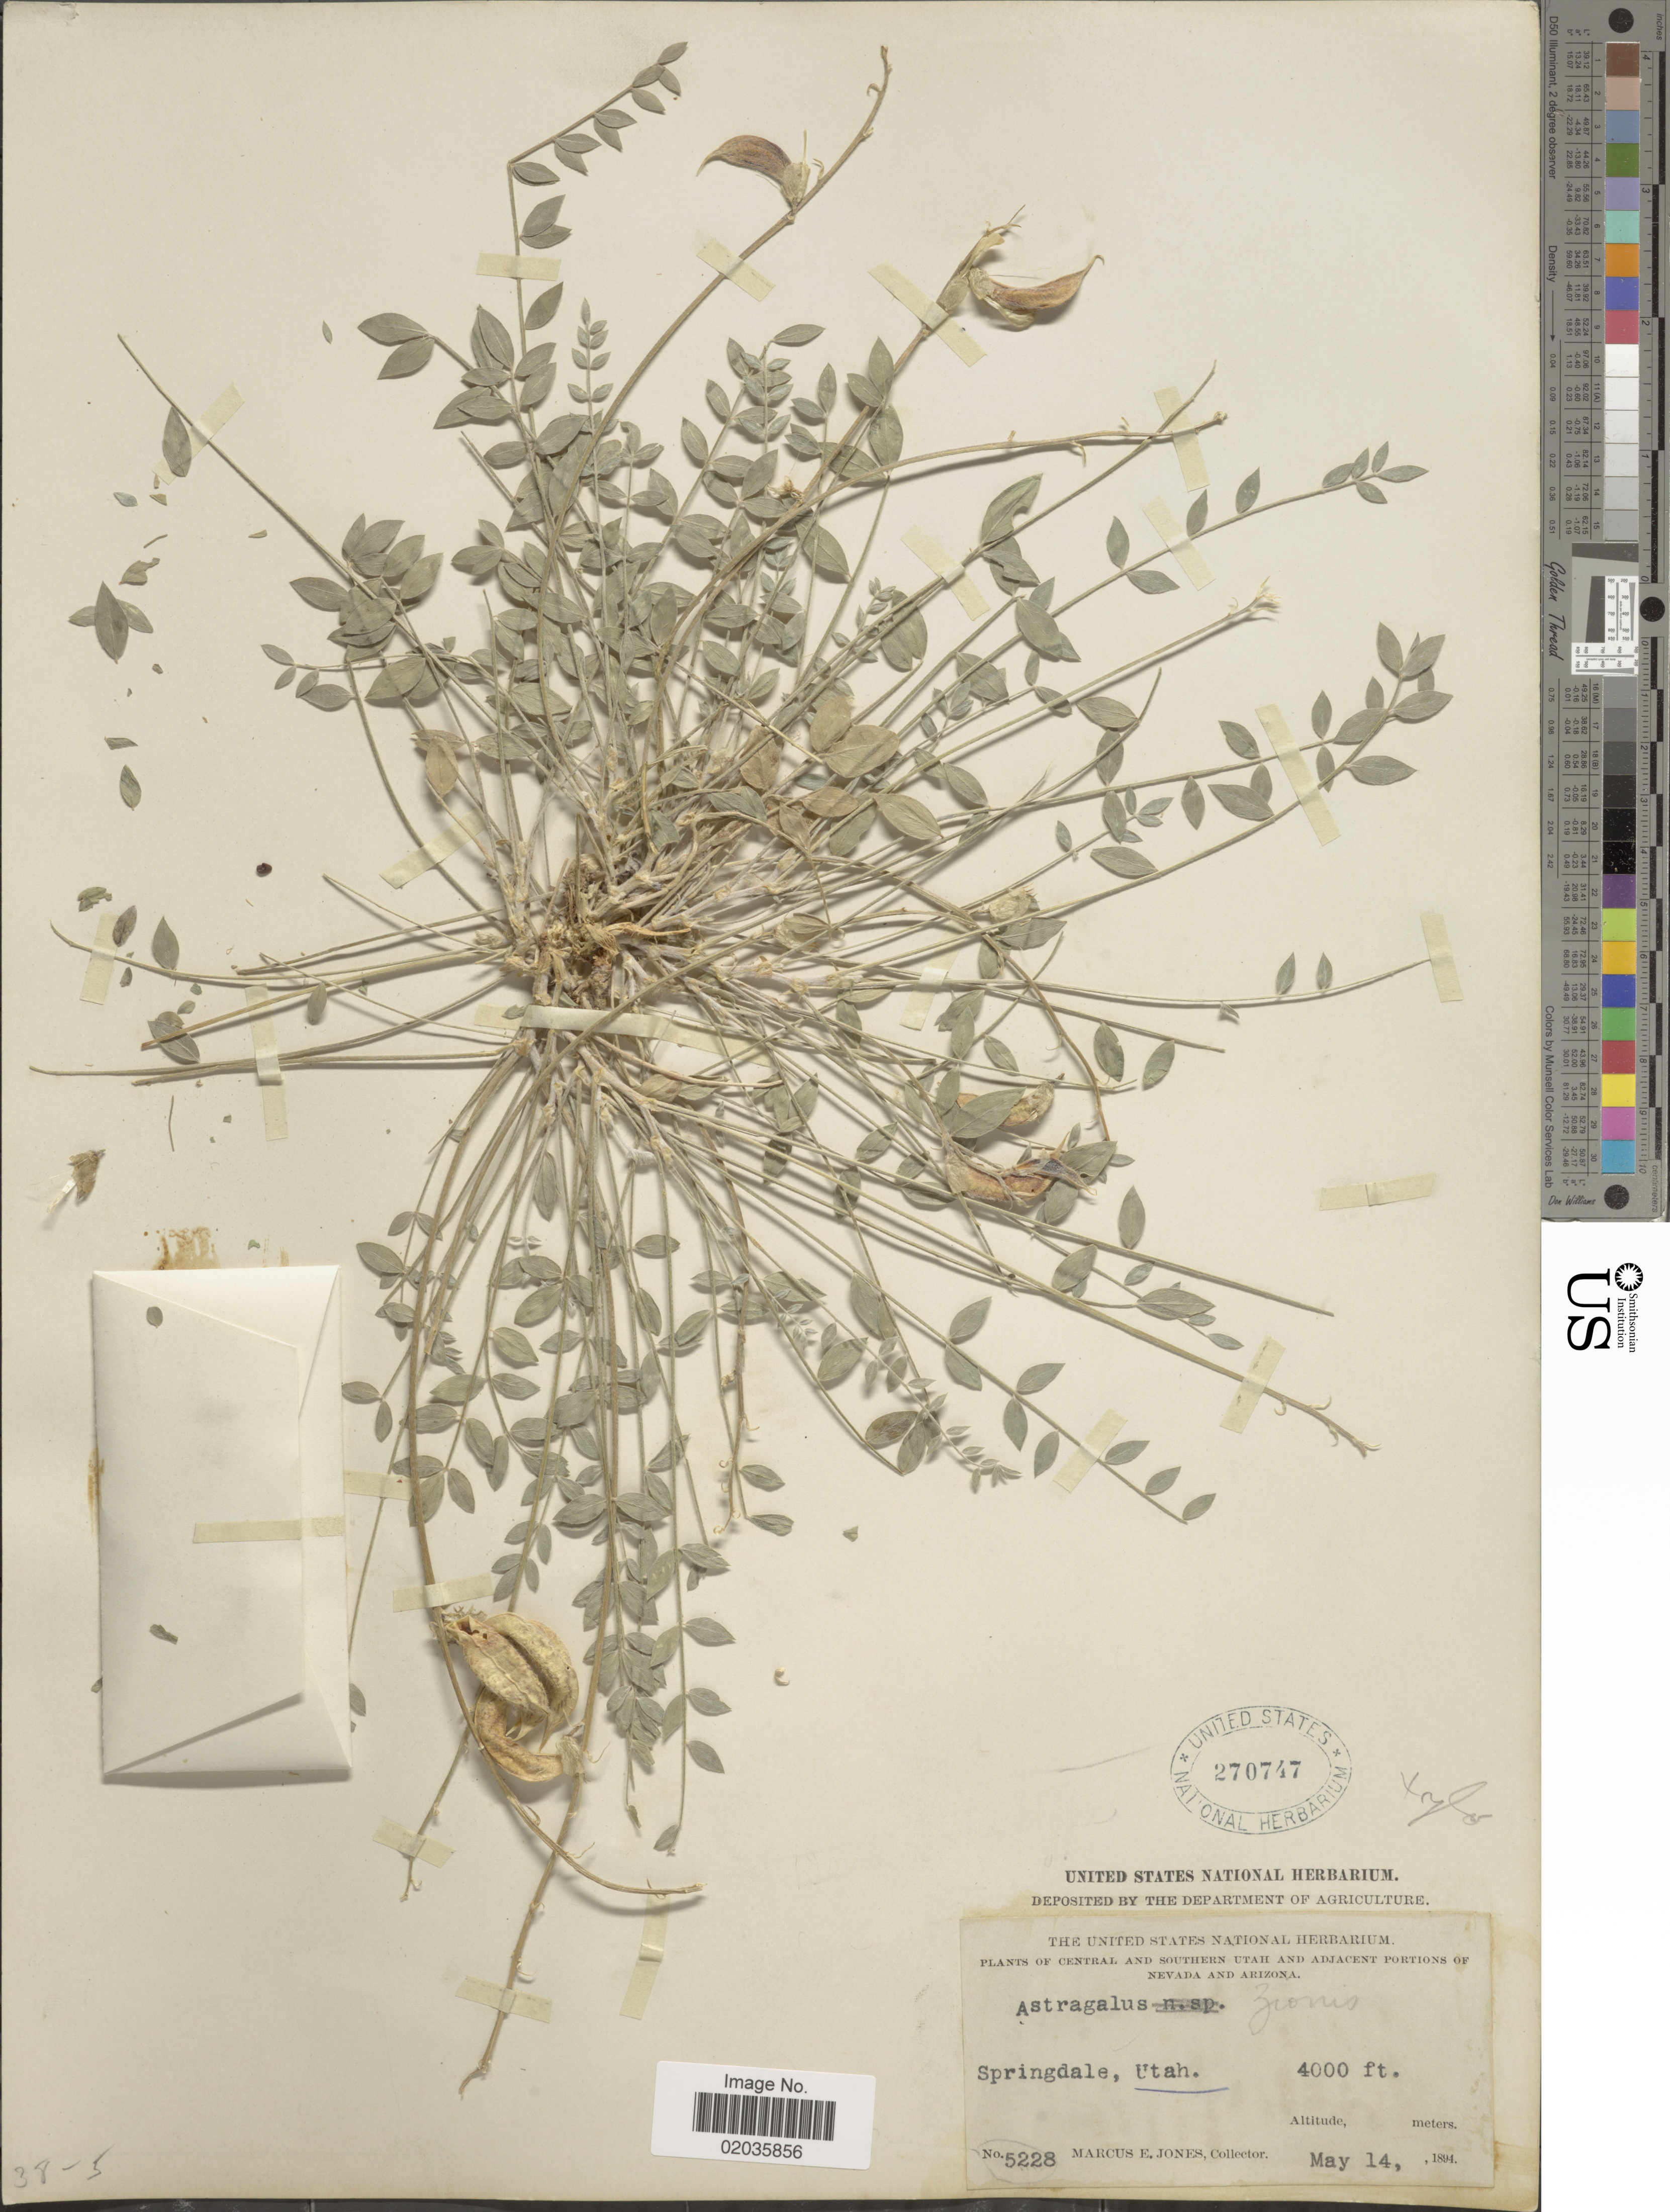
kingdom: Plantae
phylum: Tracheophyta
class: Magnoliopsida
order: Fabales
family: Fabaceae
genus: Astragalus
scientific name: Astragalus zionis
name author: M.E. Jones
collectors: M. E. Jones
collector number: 5228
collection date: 1894-05-14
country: United States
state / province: Utah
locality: Central and Southern Utah, Springdale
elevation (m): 1219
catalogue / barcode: US 270747